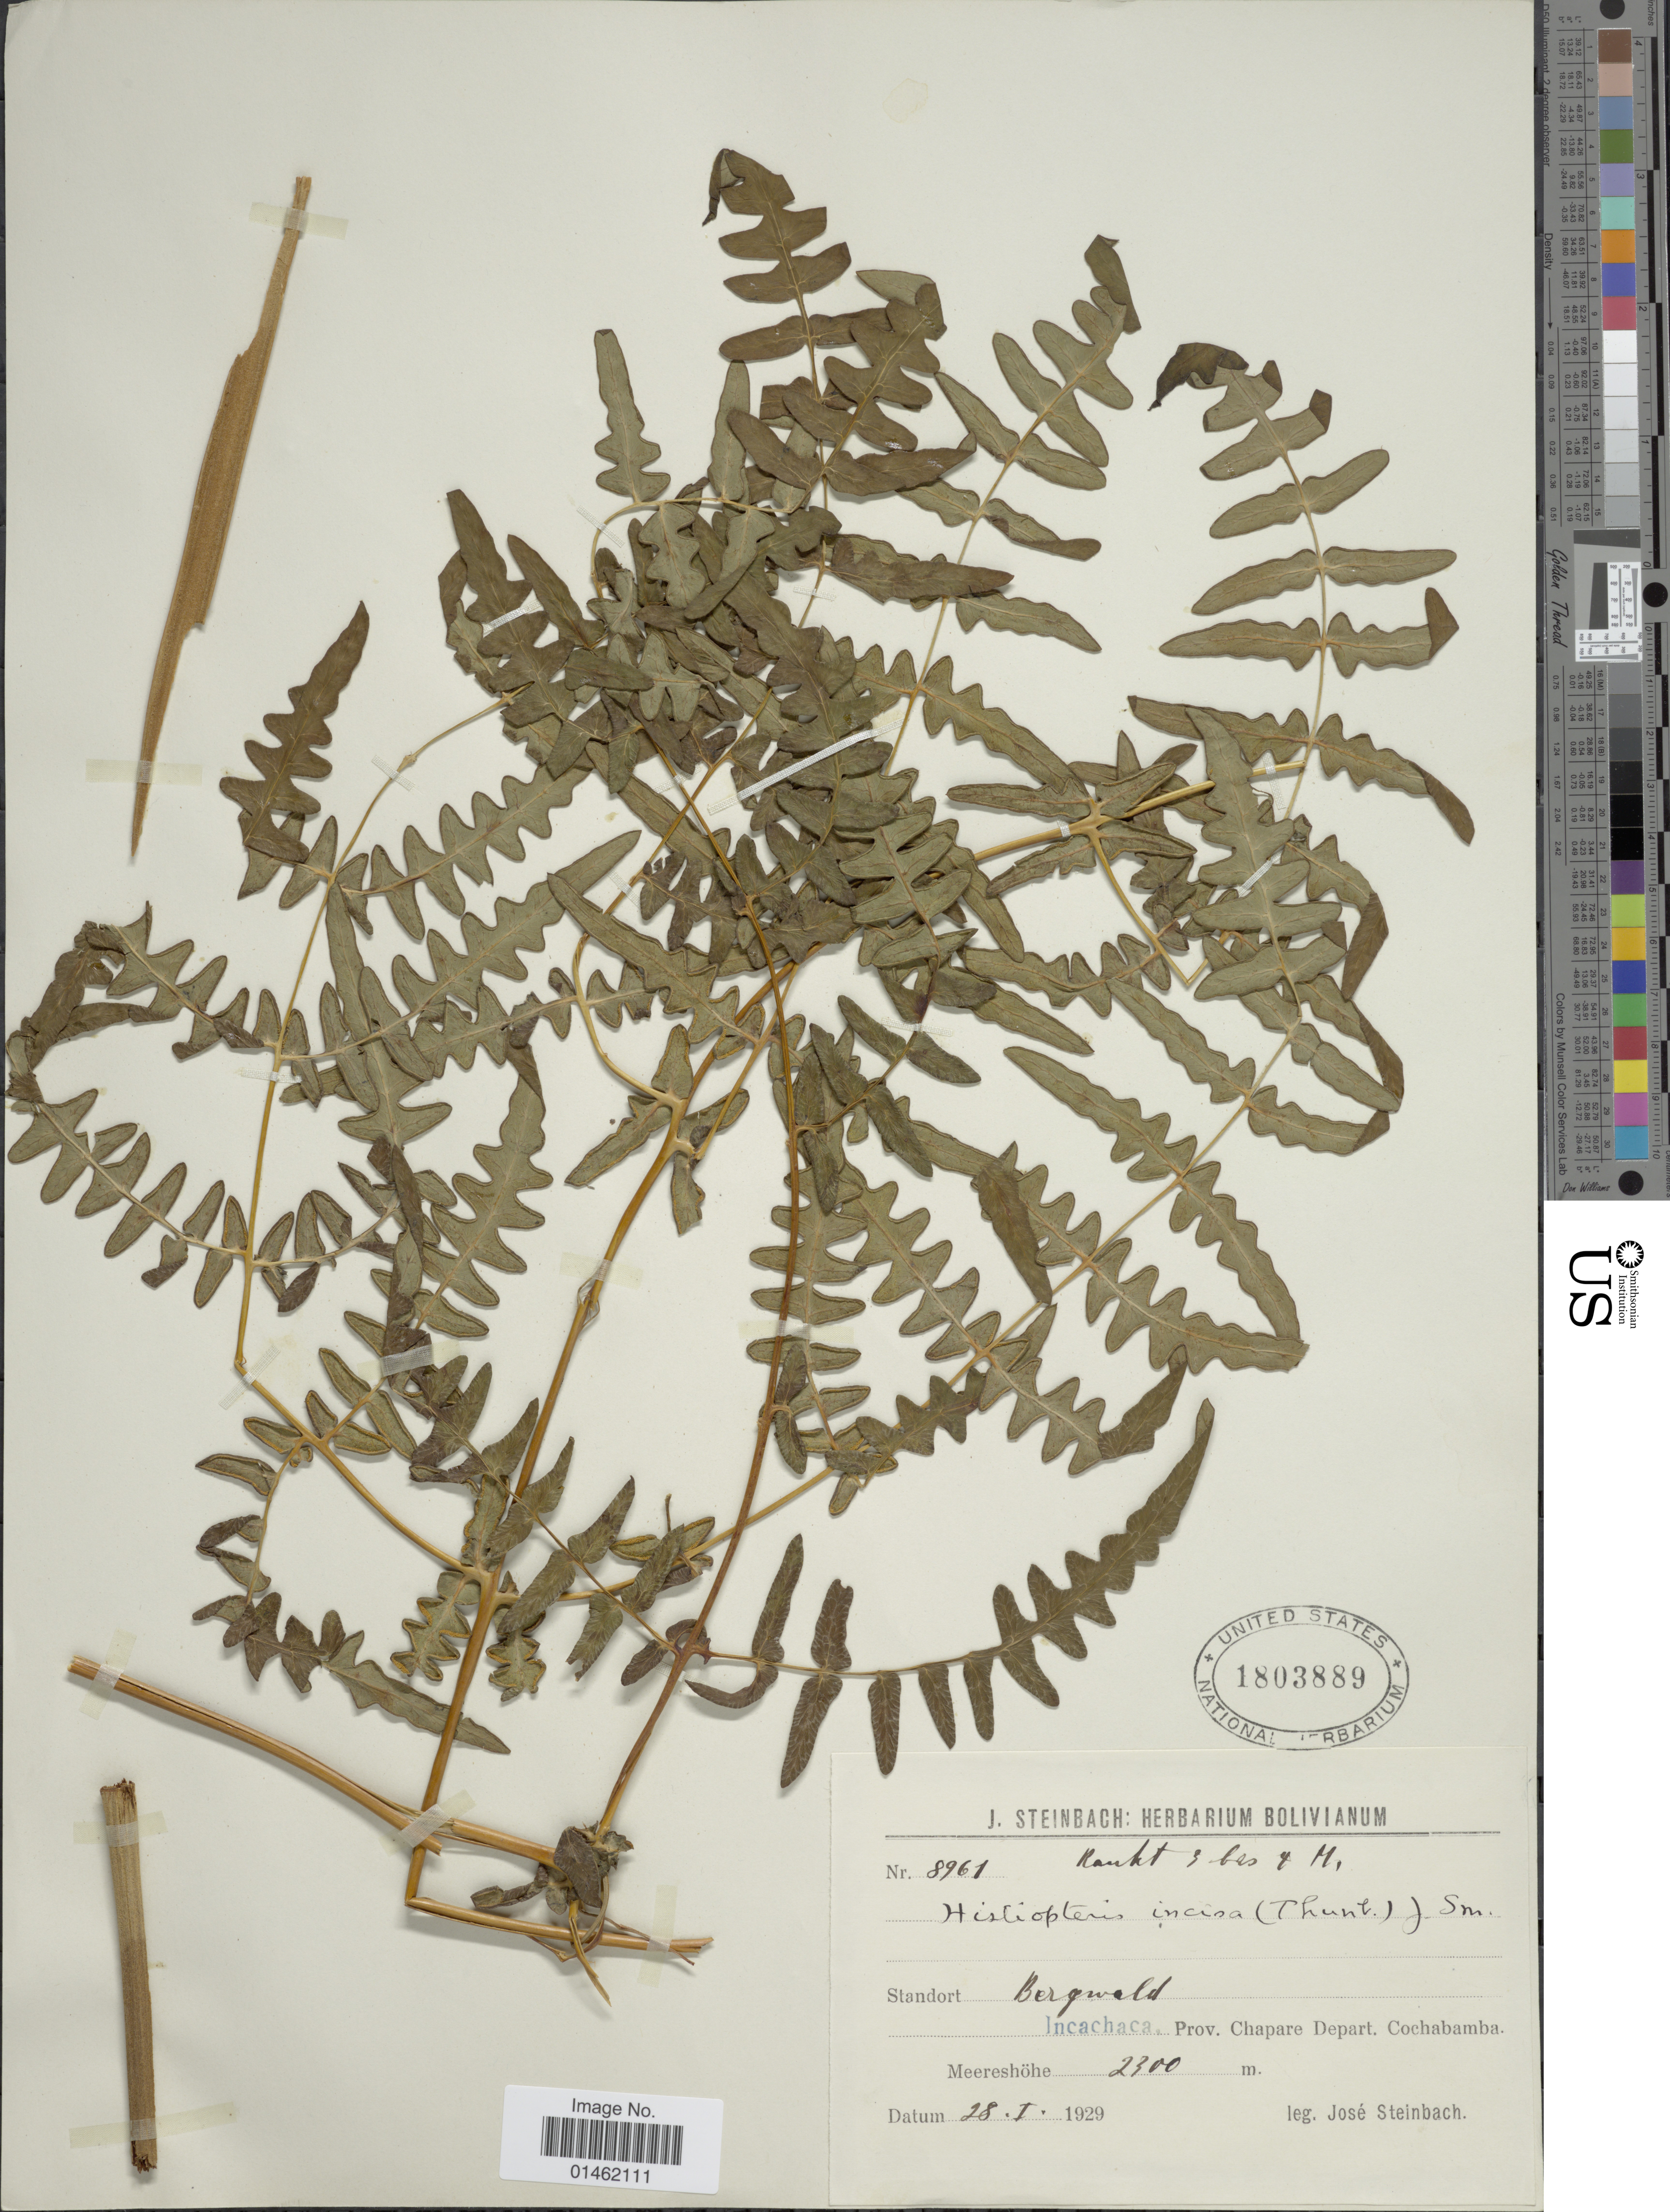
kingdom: Plantae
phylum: Tracheophyta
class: Polypodiopsida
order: Polypodiales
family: Dennstaedtiaceae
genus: Histiopteris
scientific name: Histiopteris incisa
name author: (Thunb.) J. Sm.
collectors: J. Steinbach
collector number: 8961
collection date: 1929-01-28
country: Bolivia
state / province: Cochabamba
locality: Incachaca, prov. Chapare Depart. Cochabamba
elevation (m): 2300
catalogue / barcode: US 1803889